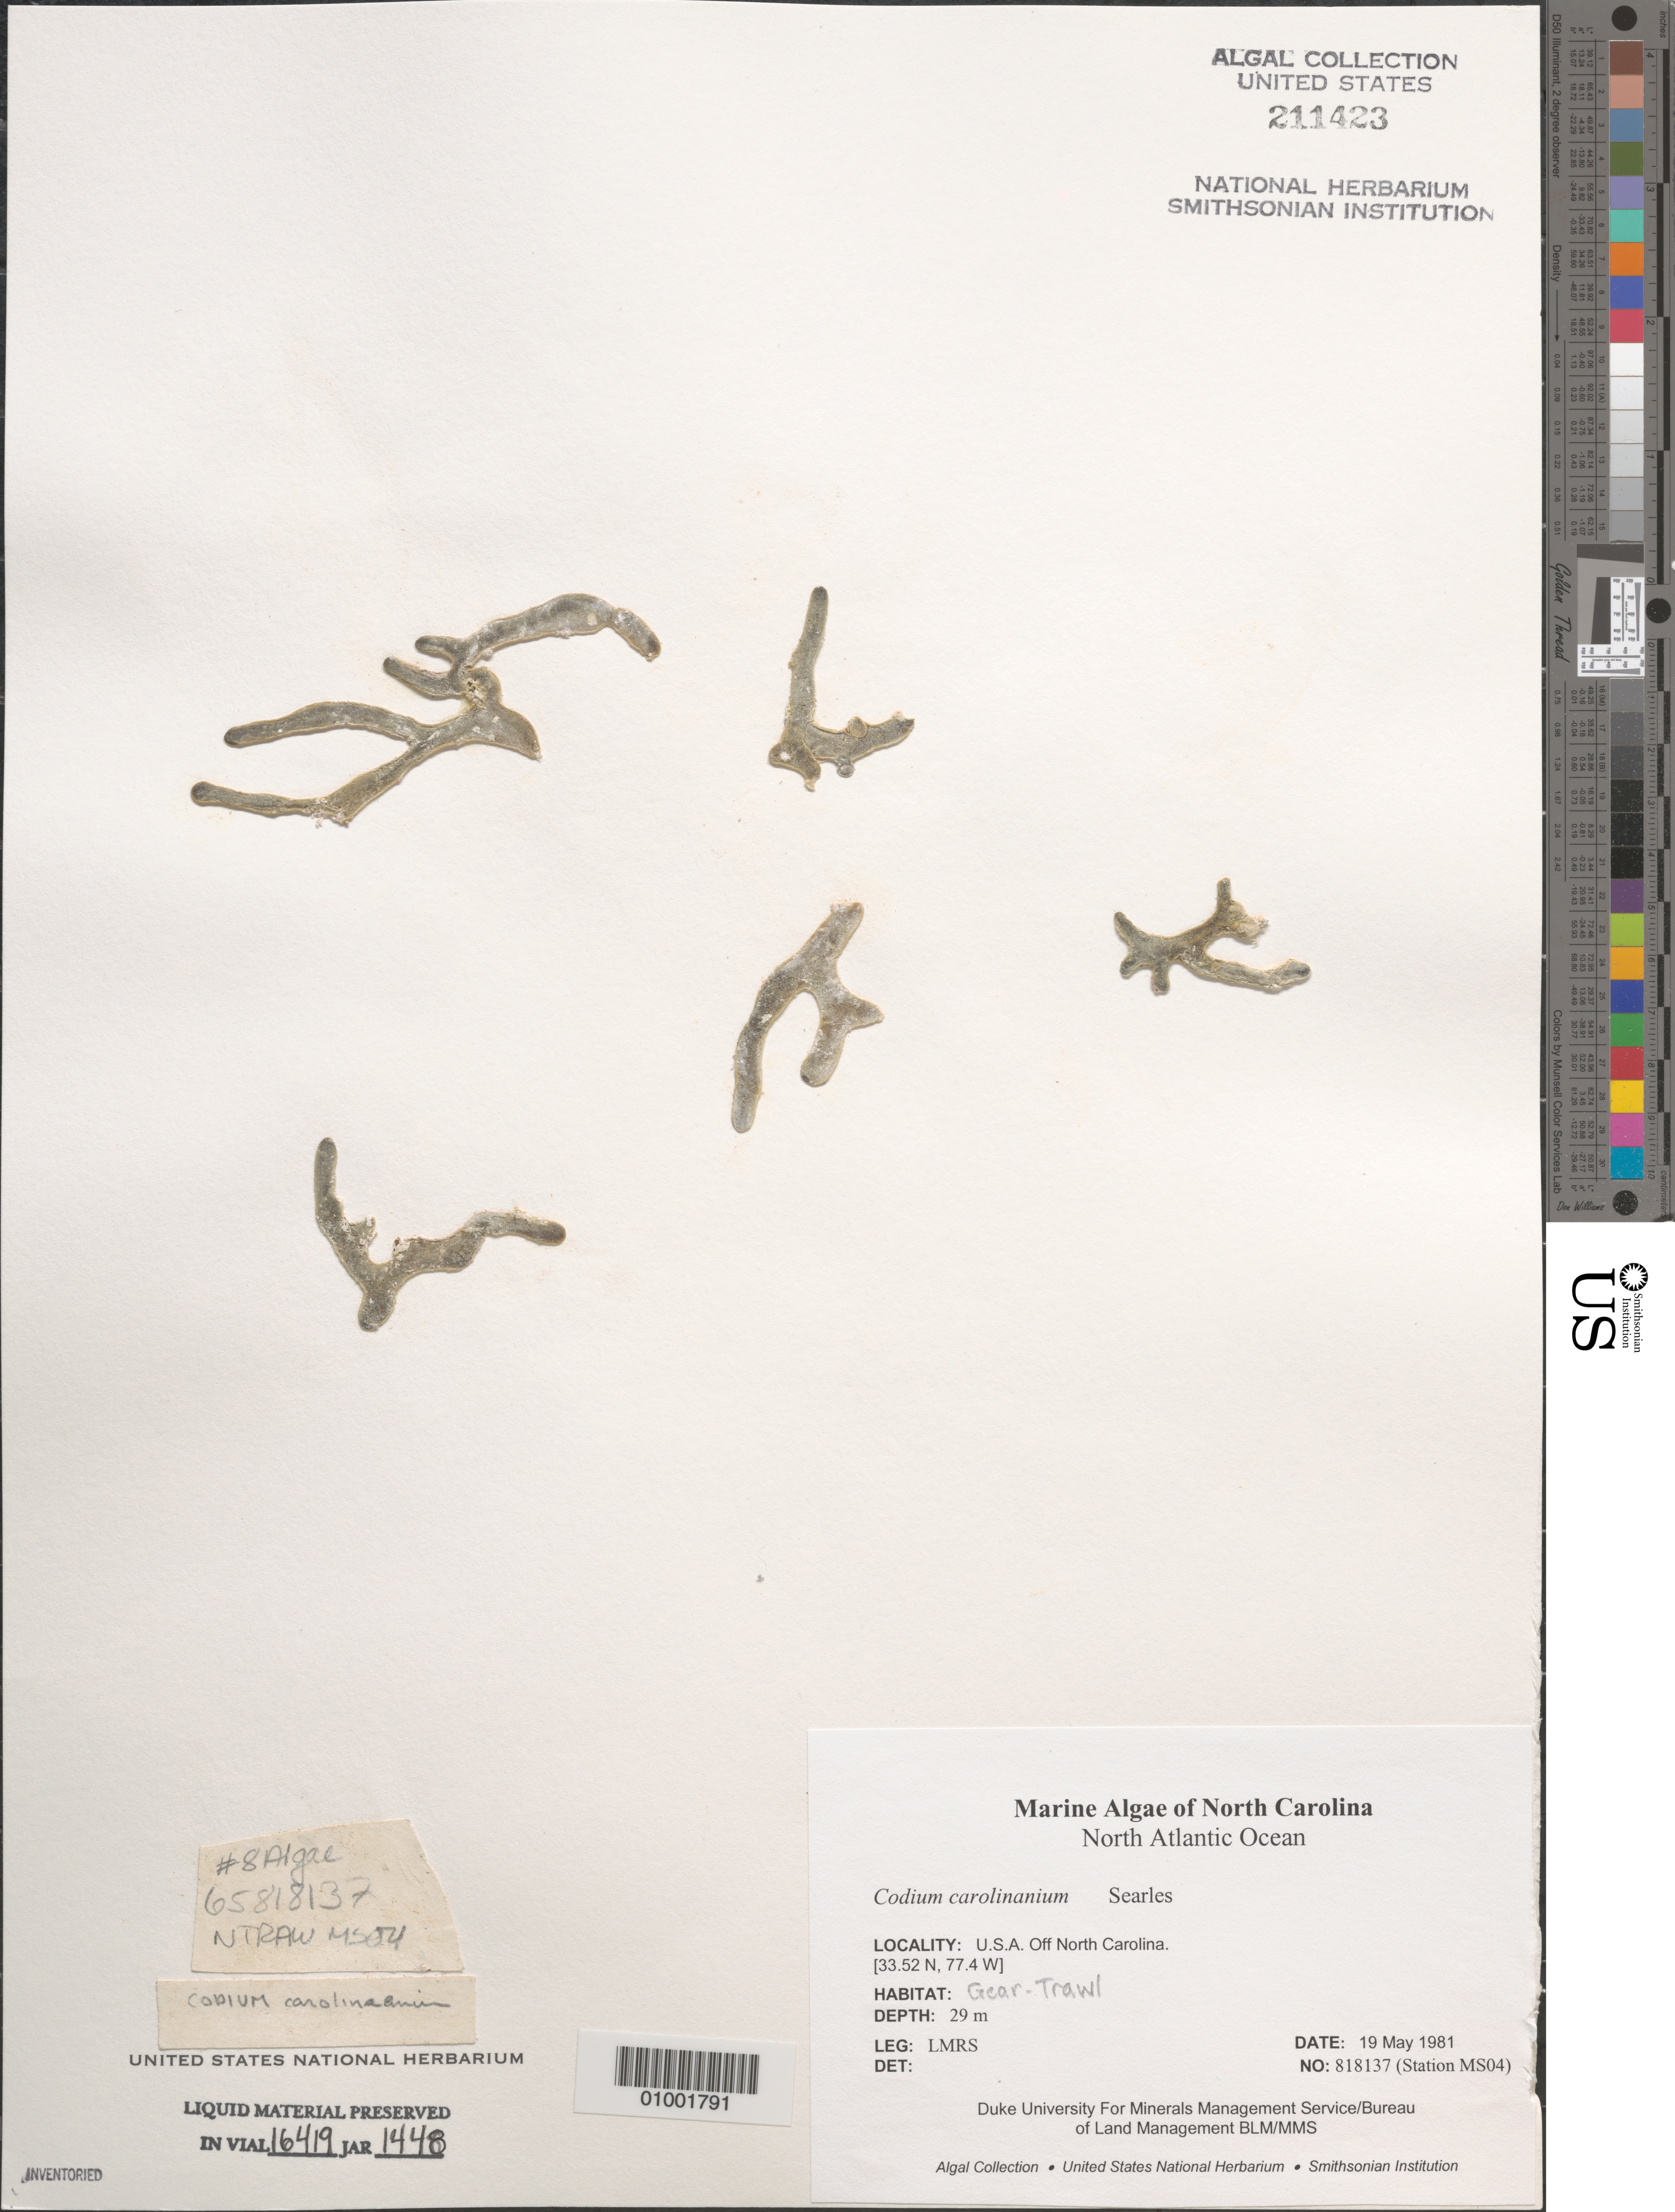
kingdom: Plantae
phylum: Chlorophyta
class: Ulvophyceae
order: Bryopsidales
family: Codiaceae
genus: Codium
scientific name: Codium carolinianum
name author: Searles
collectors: LMRS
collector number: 818137 (MS04)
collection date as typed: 19 May 1981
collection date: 1981-05-19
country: United States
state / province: North Carolina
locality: North Atlantic Ocean off North Carolina coast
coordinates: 33.52 N, 77.4 W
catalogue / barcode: US 211423